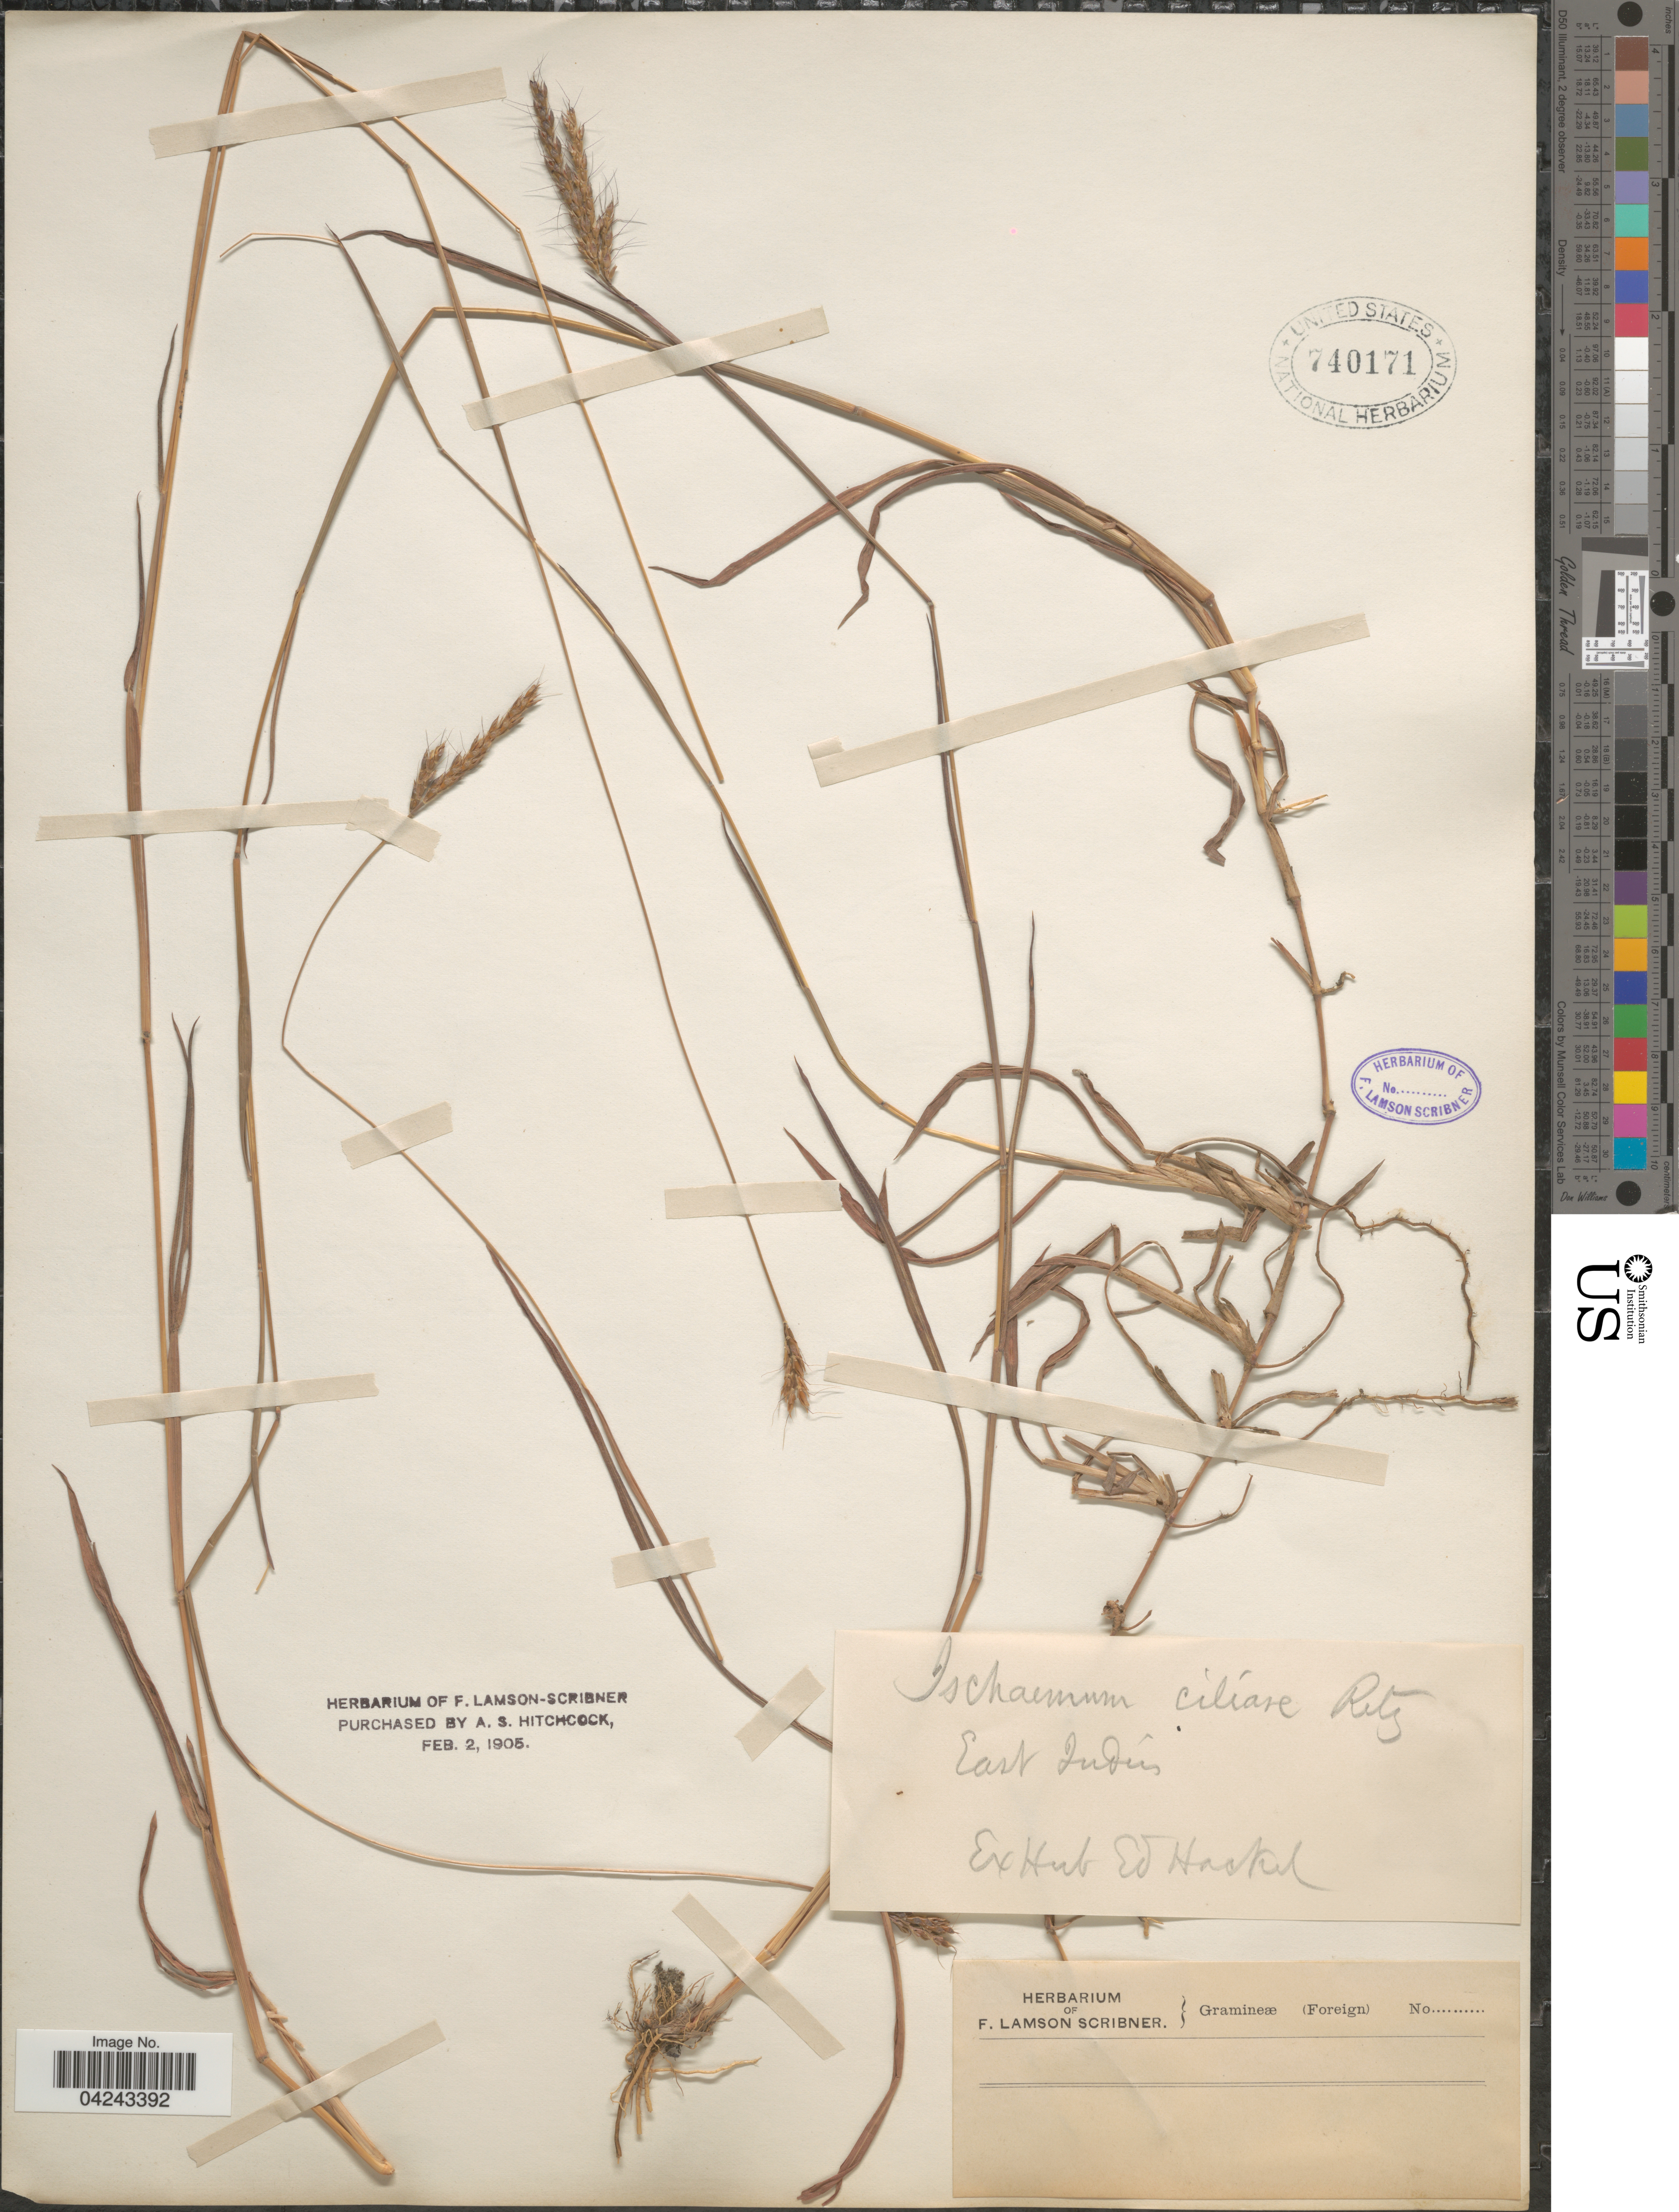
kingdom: Plantae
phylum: Tracheophyta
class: Liliopsida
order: Poales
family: Poaceae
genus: Ischaemum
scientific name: Ischaemum ciliare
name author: Retz.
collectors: ex herb. E. Hackel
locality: East Indies.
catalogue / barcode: US 740171